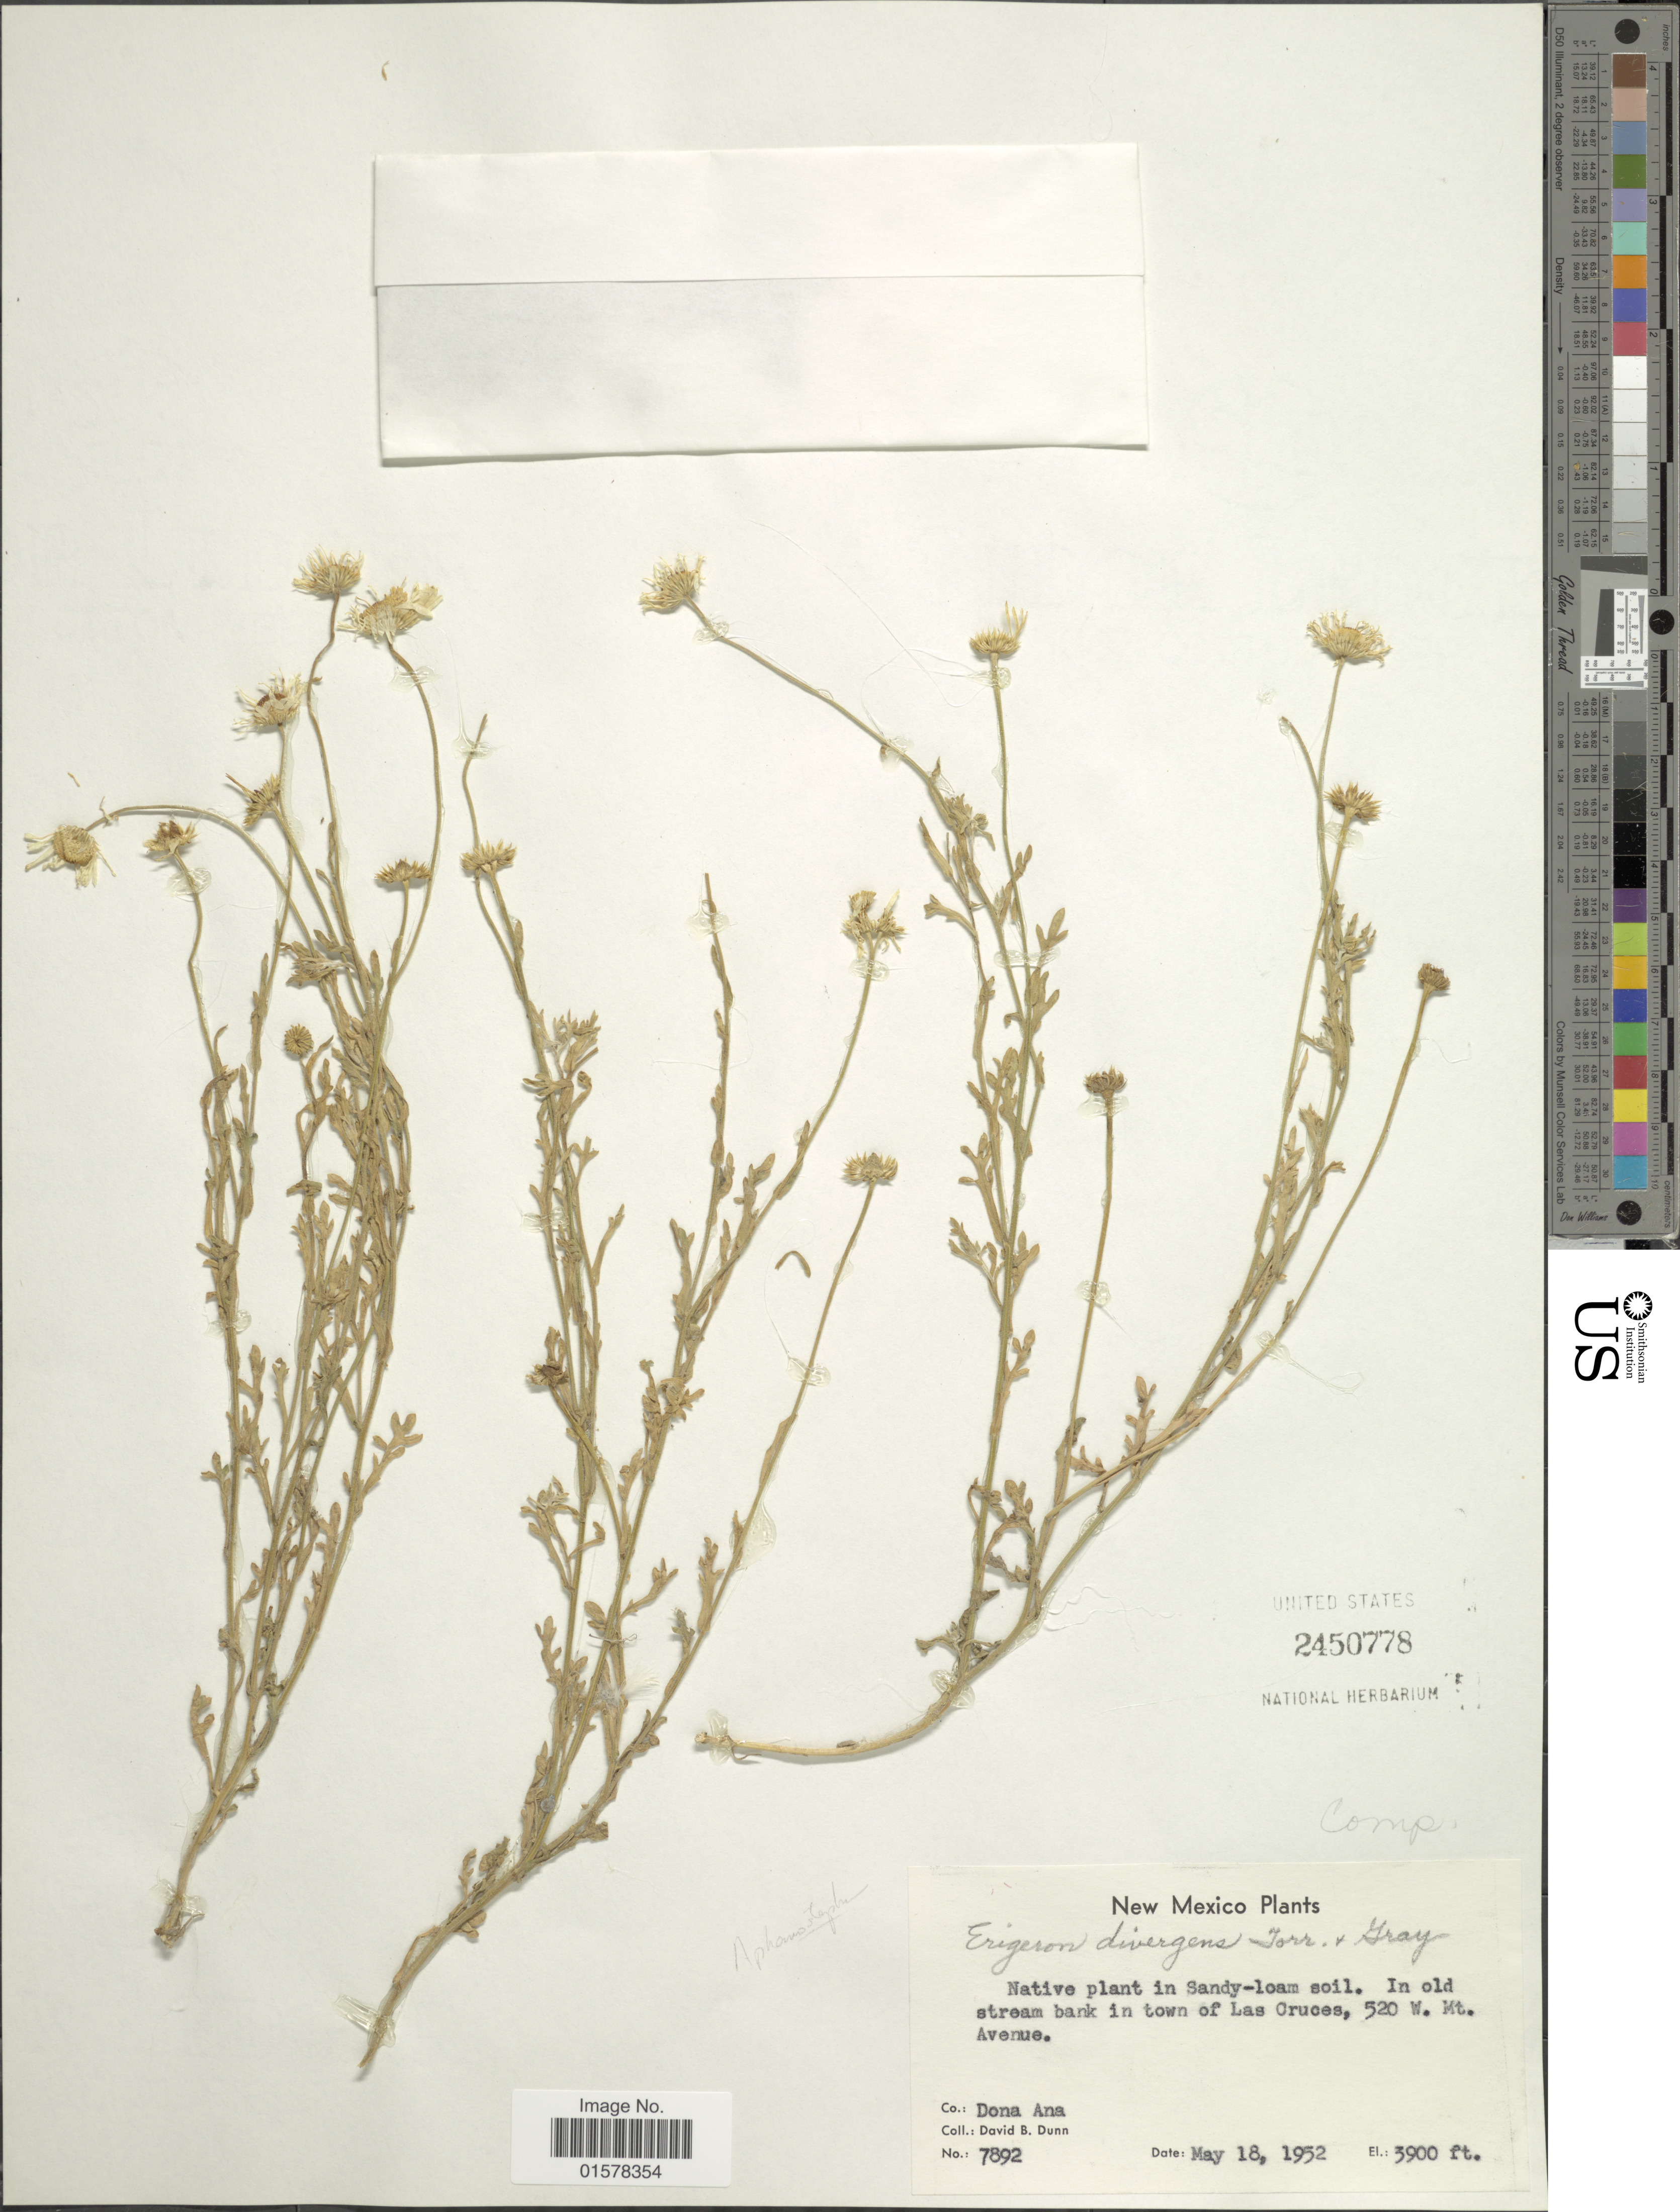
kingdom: Plantae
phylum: Tracheophyta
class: Magnoliopsida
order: Asterales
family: Asteraceae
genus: Aphanostephus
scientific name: Aphanostephus sp.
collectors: D. B. Dunn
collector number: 7892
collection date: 1952-05-18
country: United States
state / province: New Mexico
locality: New Mexico. In old stream bank in town of Las Cruces. W. Mt. Avenue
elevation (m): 1189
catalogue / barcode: US 2450778